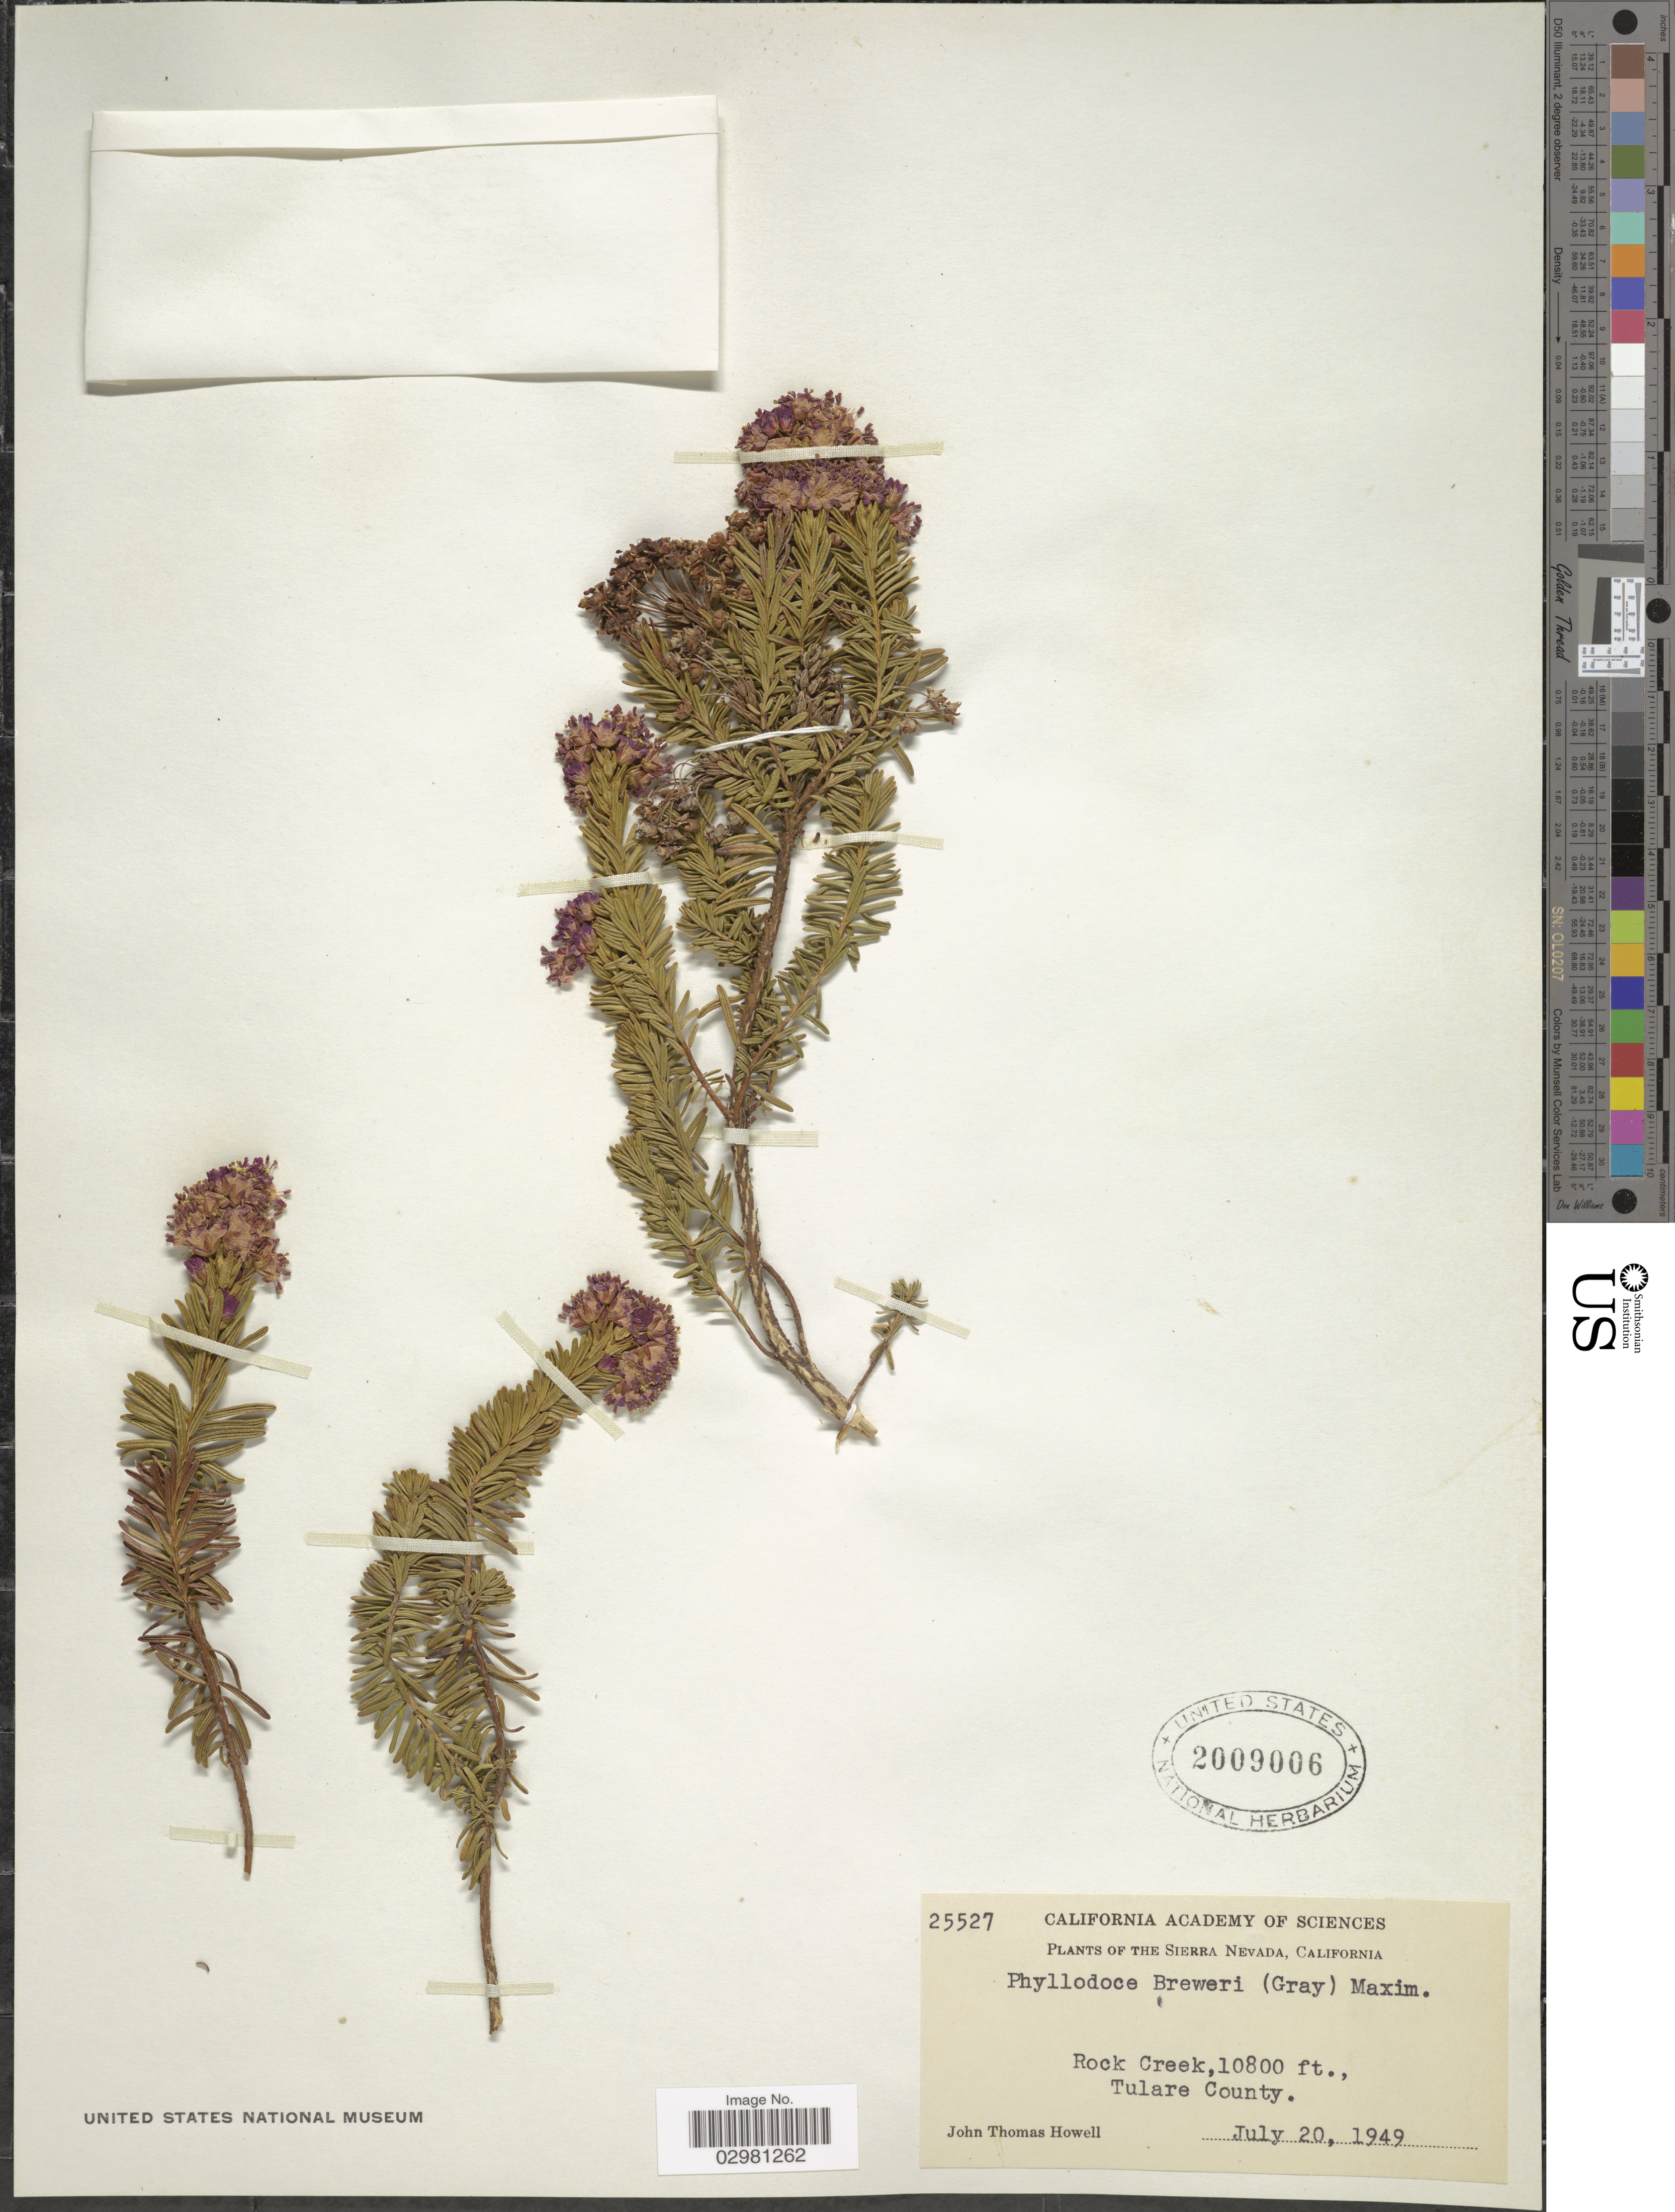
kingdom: Plantae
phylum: Tracheophyta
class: Magnoliopsida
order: Ericales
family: Ericaceae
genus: Phyllodoce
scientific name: Phyllodoce breweri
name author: (A. Gray) A. Heller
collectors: J. T. Howell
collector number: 25527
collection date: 1949-07-20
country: United States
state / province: California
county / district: Tulare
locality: The Sierra Nevada, Rock Creek, Tulare County.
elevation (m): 3292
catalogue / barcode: US 2009006